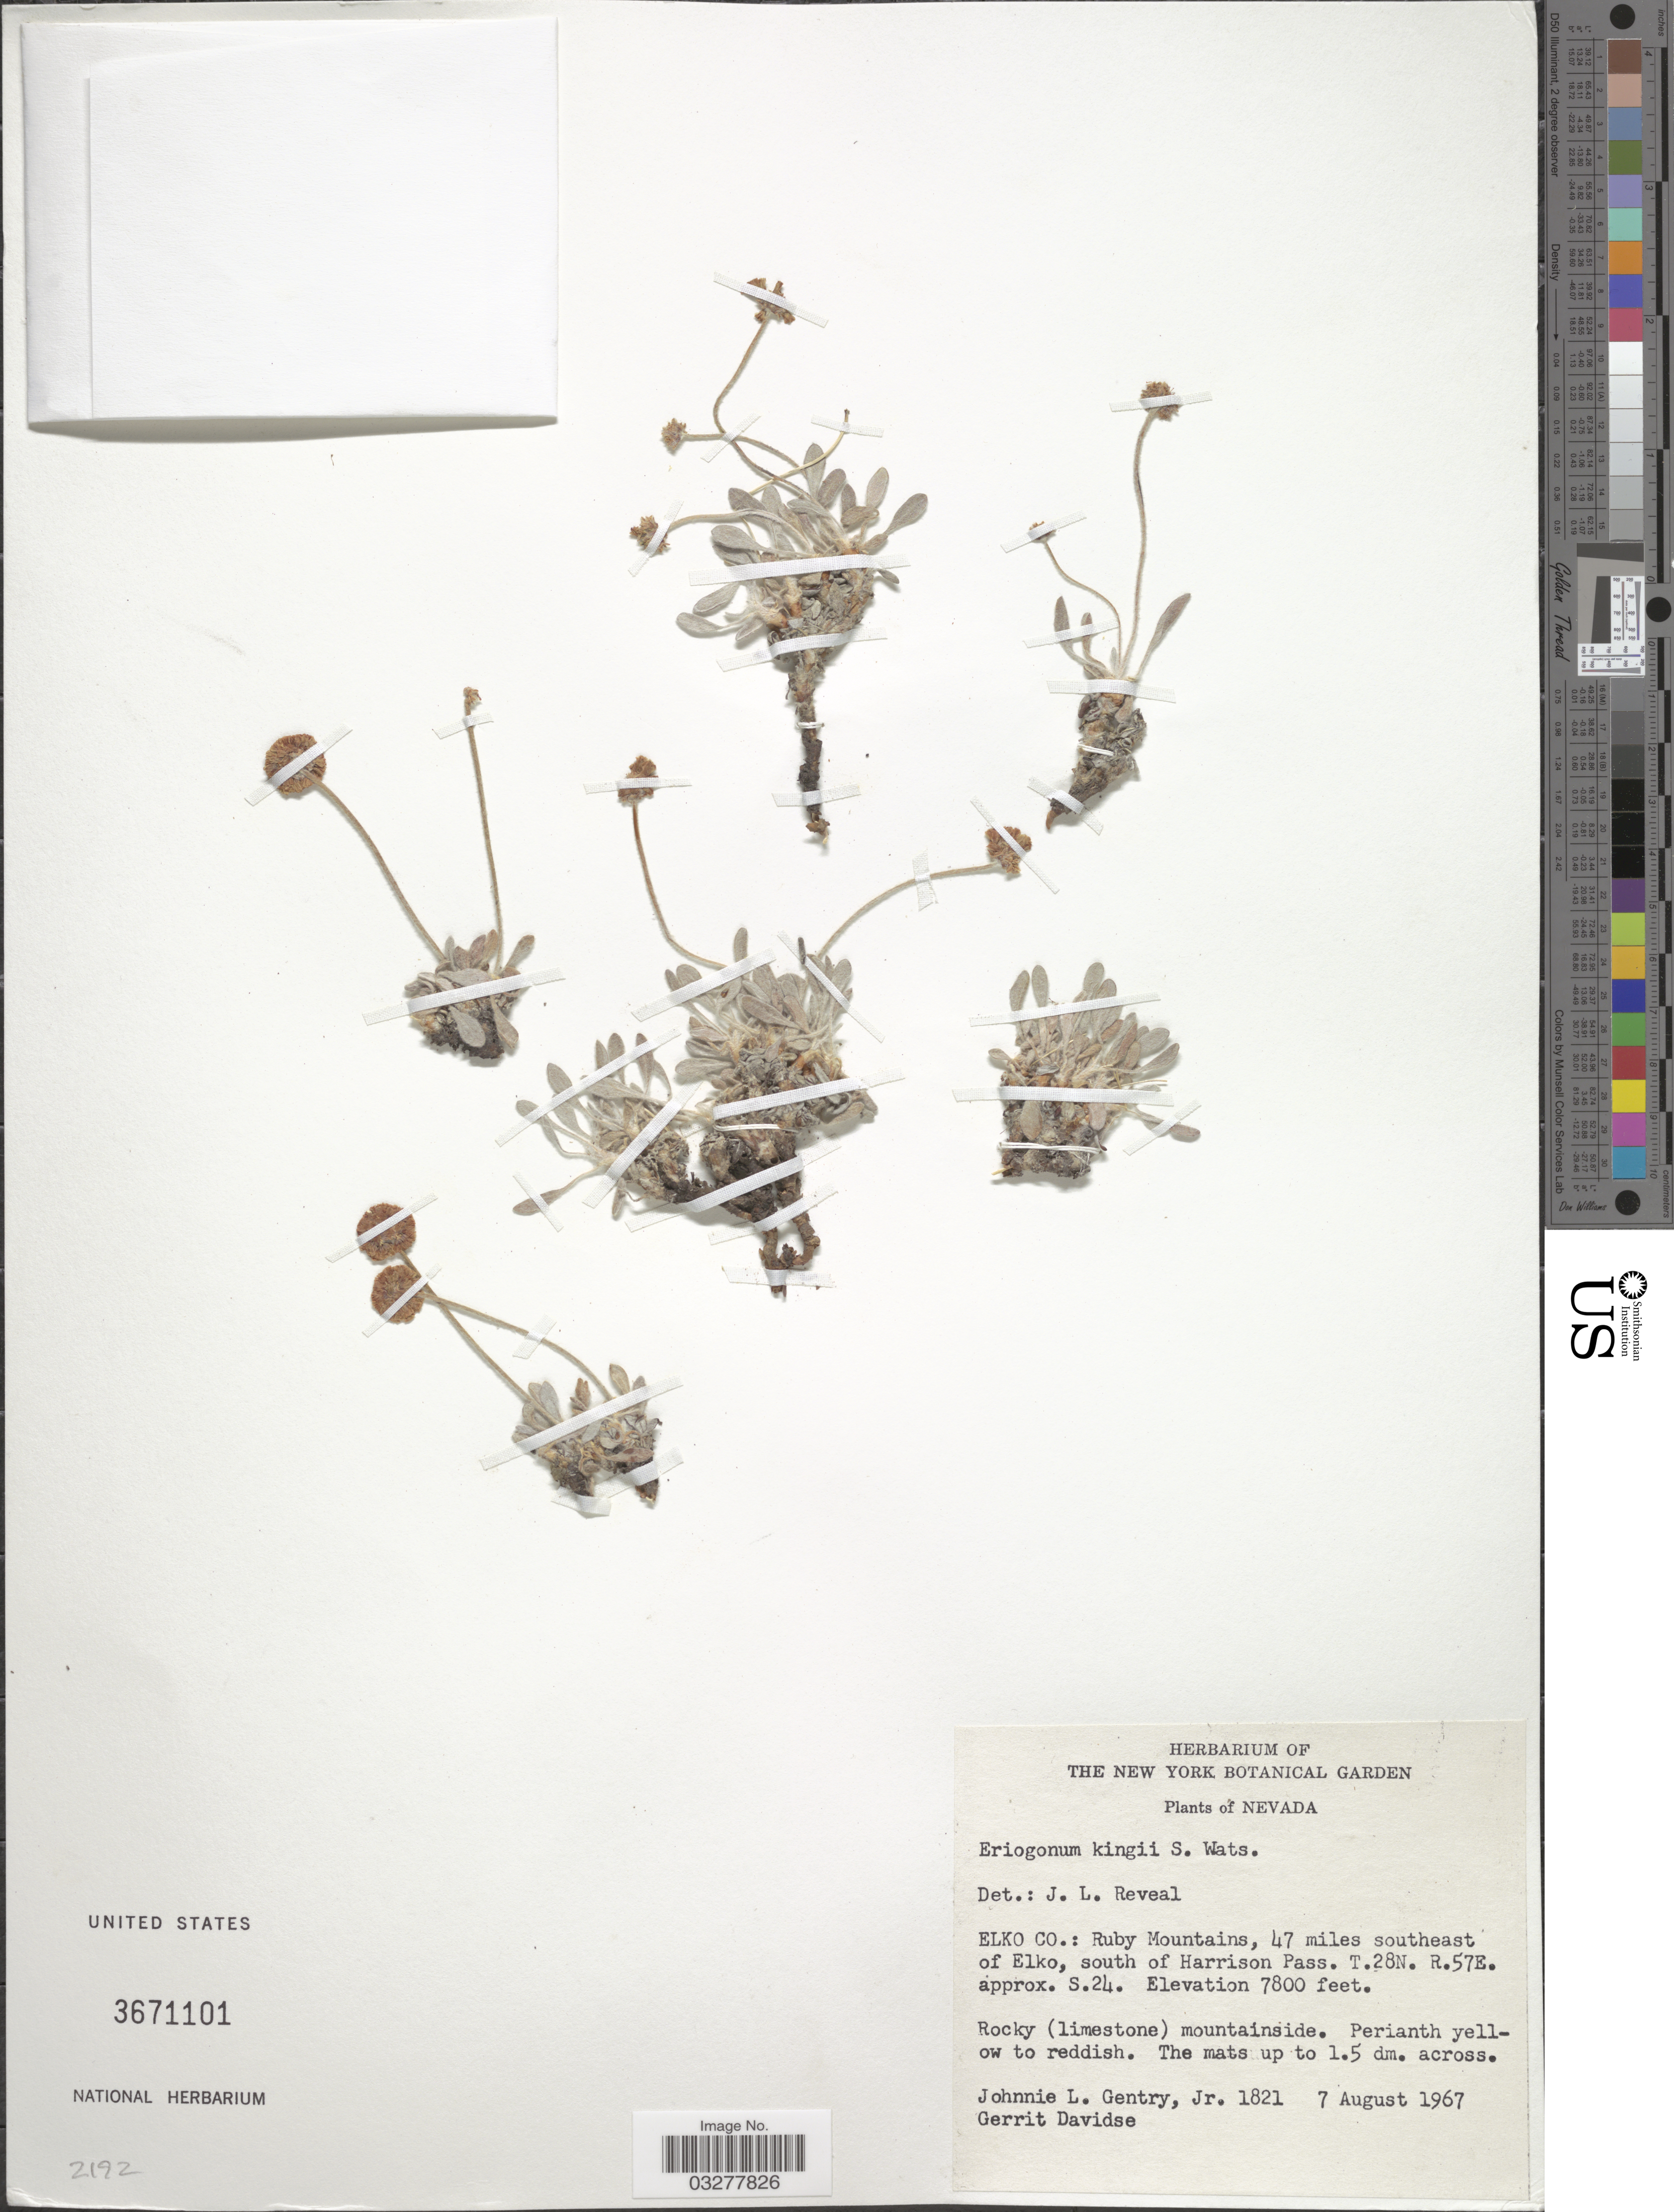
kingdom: Plantae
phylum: Tracheophyta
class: Magnoliopsida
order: Caryophyllales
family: Polygonaceae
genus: Eriogonum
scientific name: Eriogonum kingii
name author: Torr. & A. Gray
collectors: J. L. Gentry & G. Davidse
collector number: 1821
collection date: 1967-08-07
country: United States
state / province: Nevada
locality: Elko Co.: Ruby Mountains, 47 miles southeast of Elko, south of Harrison Pass. T.28N, R.57E, approx. S.24.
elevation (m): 2377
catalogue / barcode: US 3671101